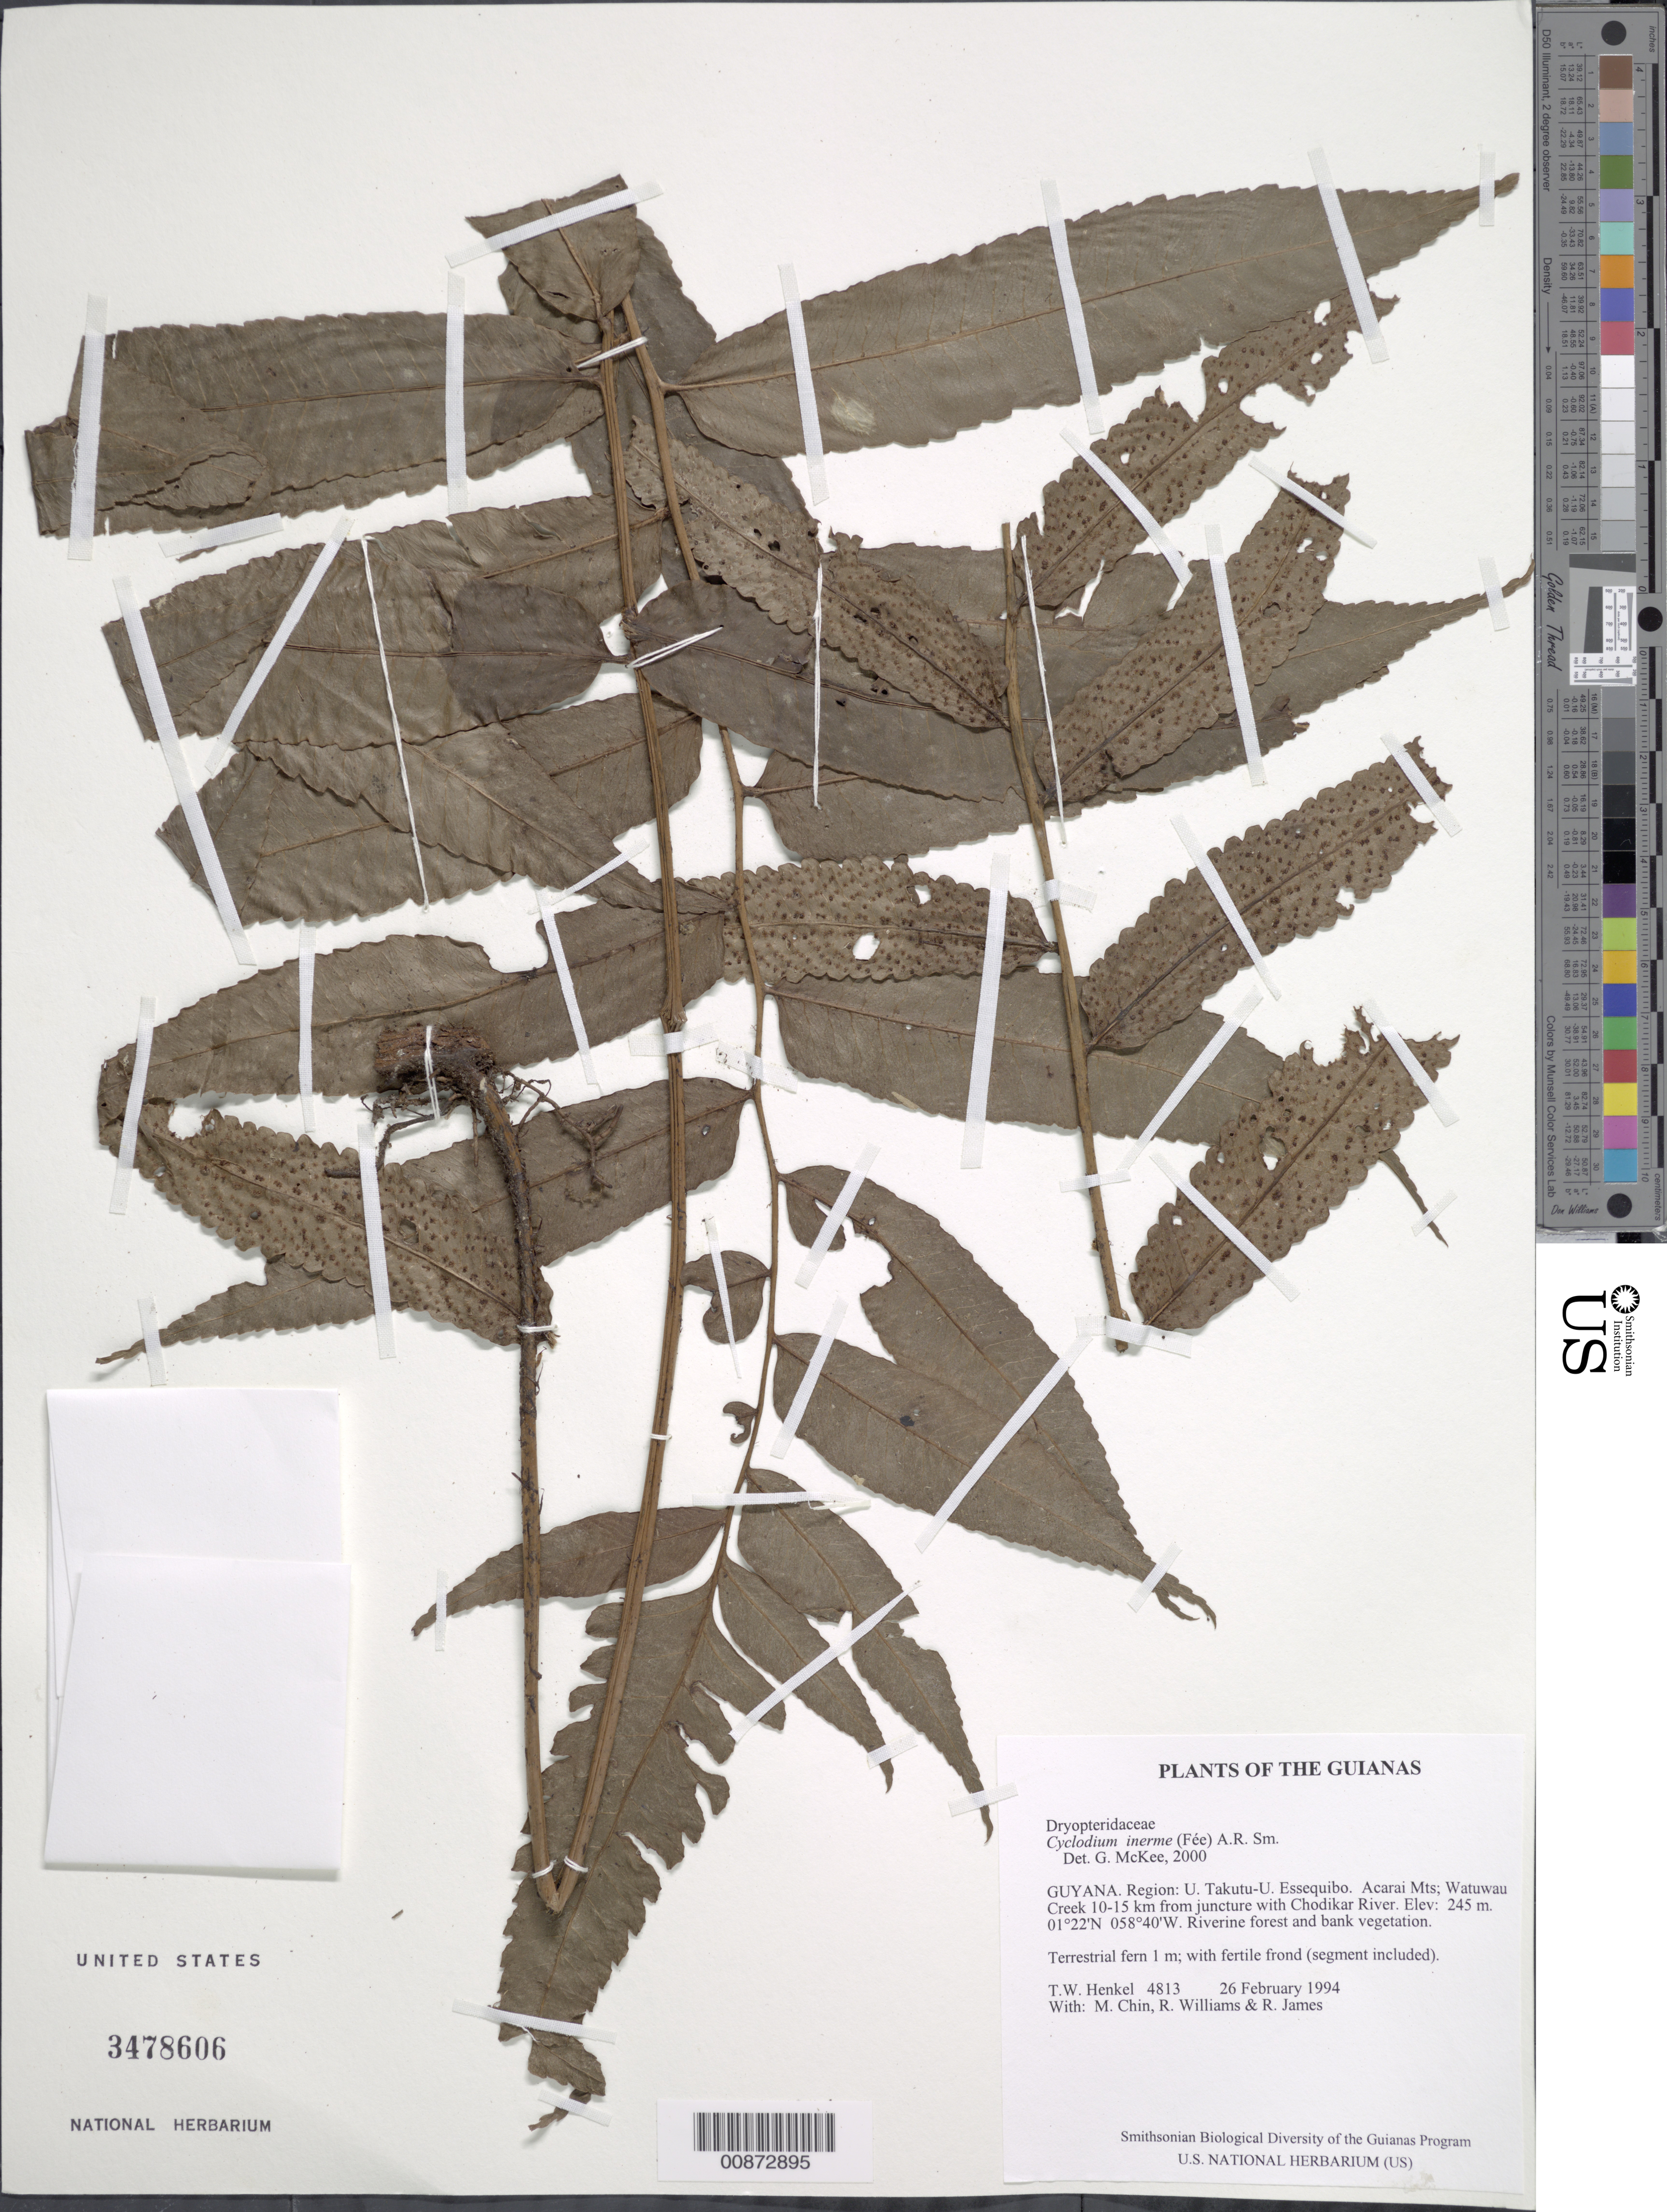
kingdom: Plantae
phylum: Tracheophyta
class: Polypodiopsida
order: Polypodiales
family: Dryopteridaceae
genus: Cyclodium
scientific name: Cyclodium inerme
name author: (Fée) A.R. Sm.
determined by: McKee, G. S., (US), NMNH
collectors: T. Henkel, M. Chin, R. Williams & R. James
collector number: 4813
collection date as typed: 26 February 1994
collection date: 1994-02-26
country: Guyana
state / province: U. Takutu-U. Essequibo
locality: Acarai Mts; Watuwau Creek 10-15 km from juncture with Chodikar River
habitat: Riverine forest and bank vegetation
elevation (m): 245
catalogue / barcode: US 3478606